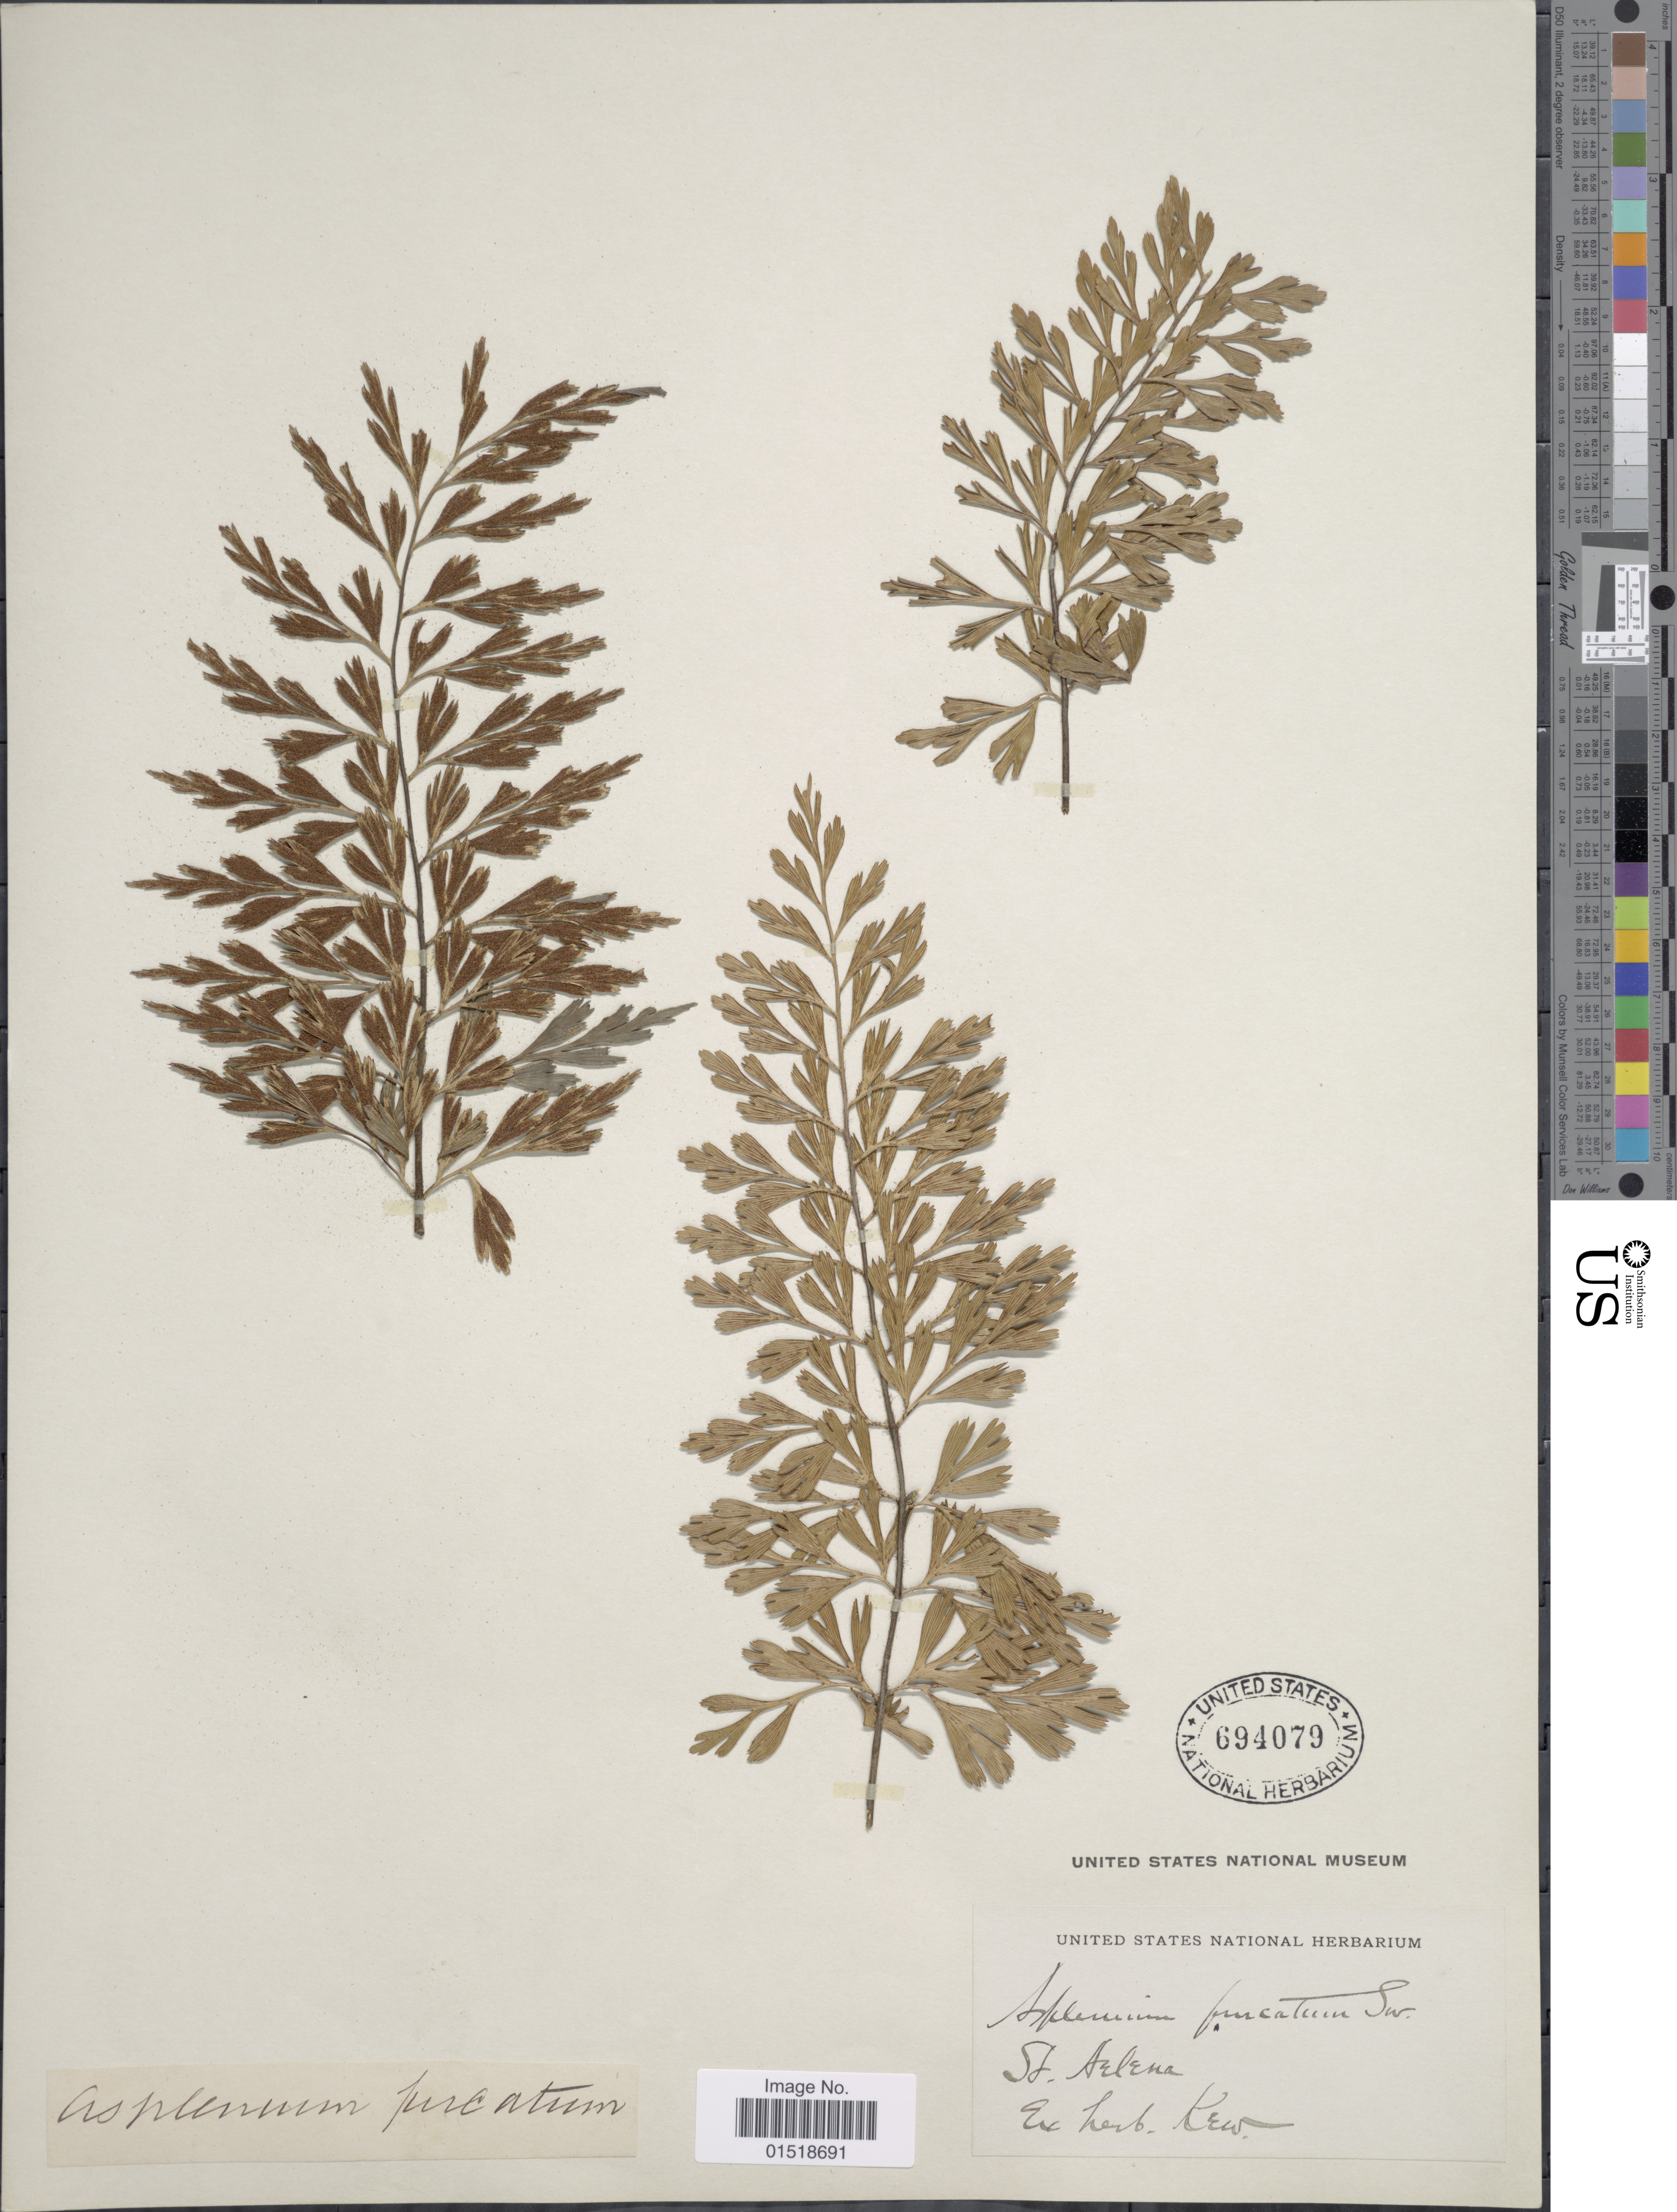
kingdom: Plantae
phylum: Tracheophyta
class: Polypodiopsida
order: Polypodiales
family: Aspleniaceae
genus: Asplenium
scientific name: Asplenium aethiopicum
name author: (Burm. f.) Bech.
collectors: ex Herb. Kew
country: St. Helena Islands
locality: St. Helena.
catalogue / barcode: US 694079